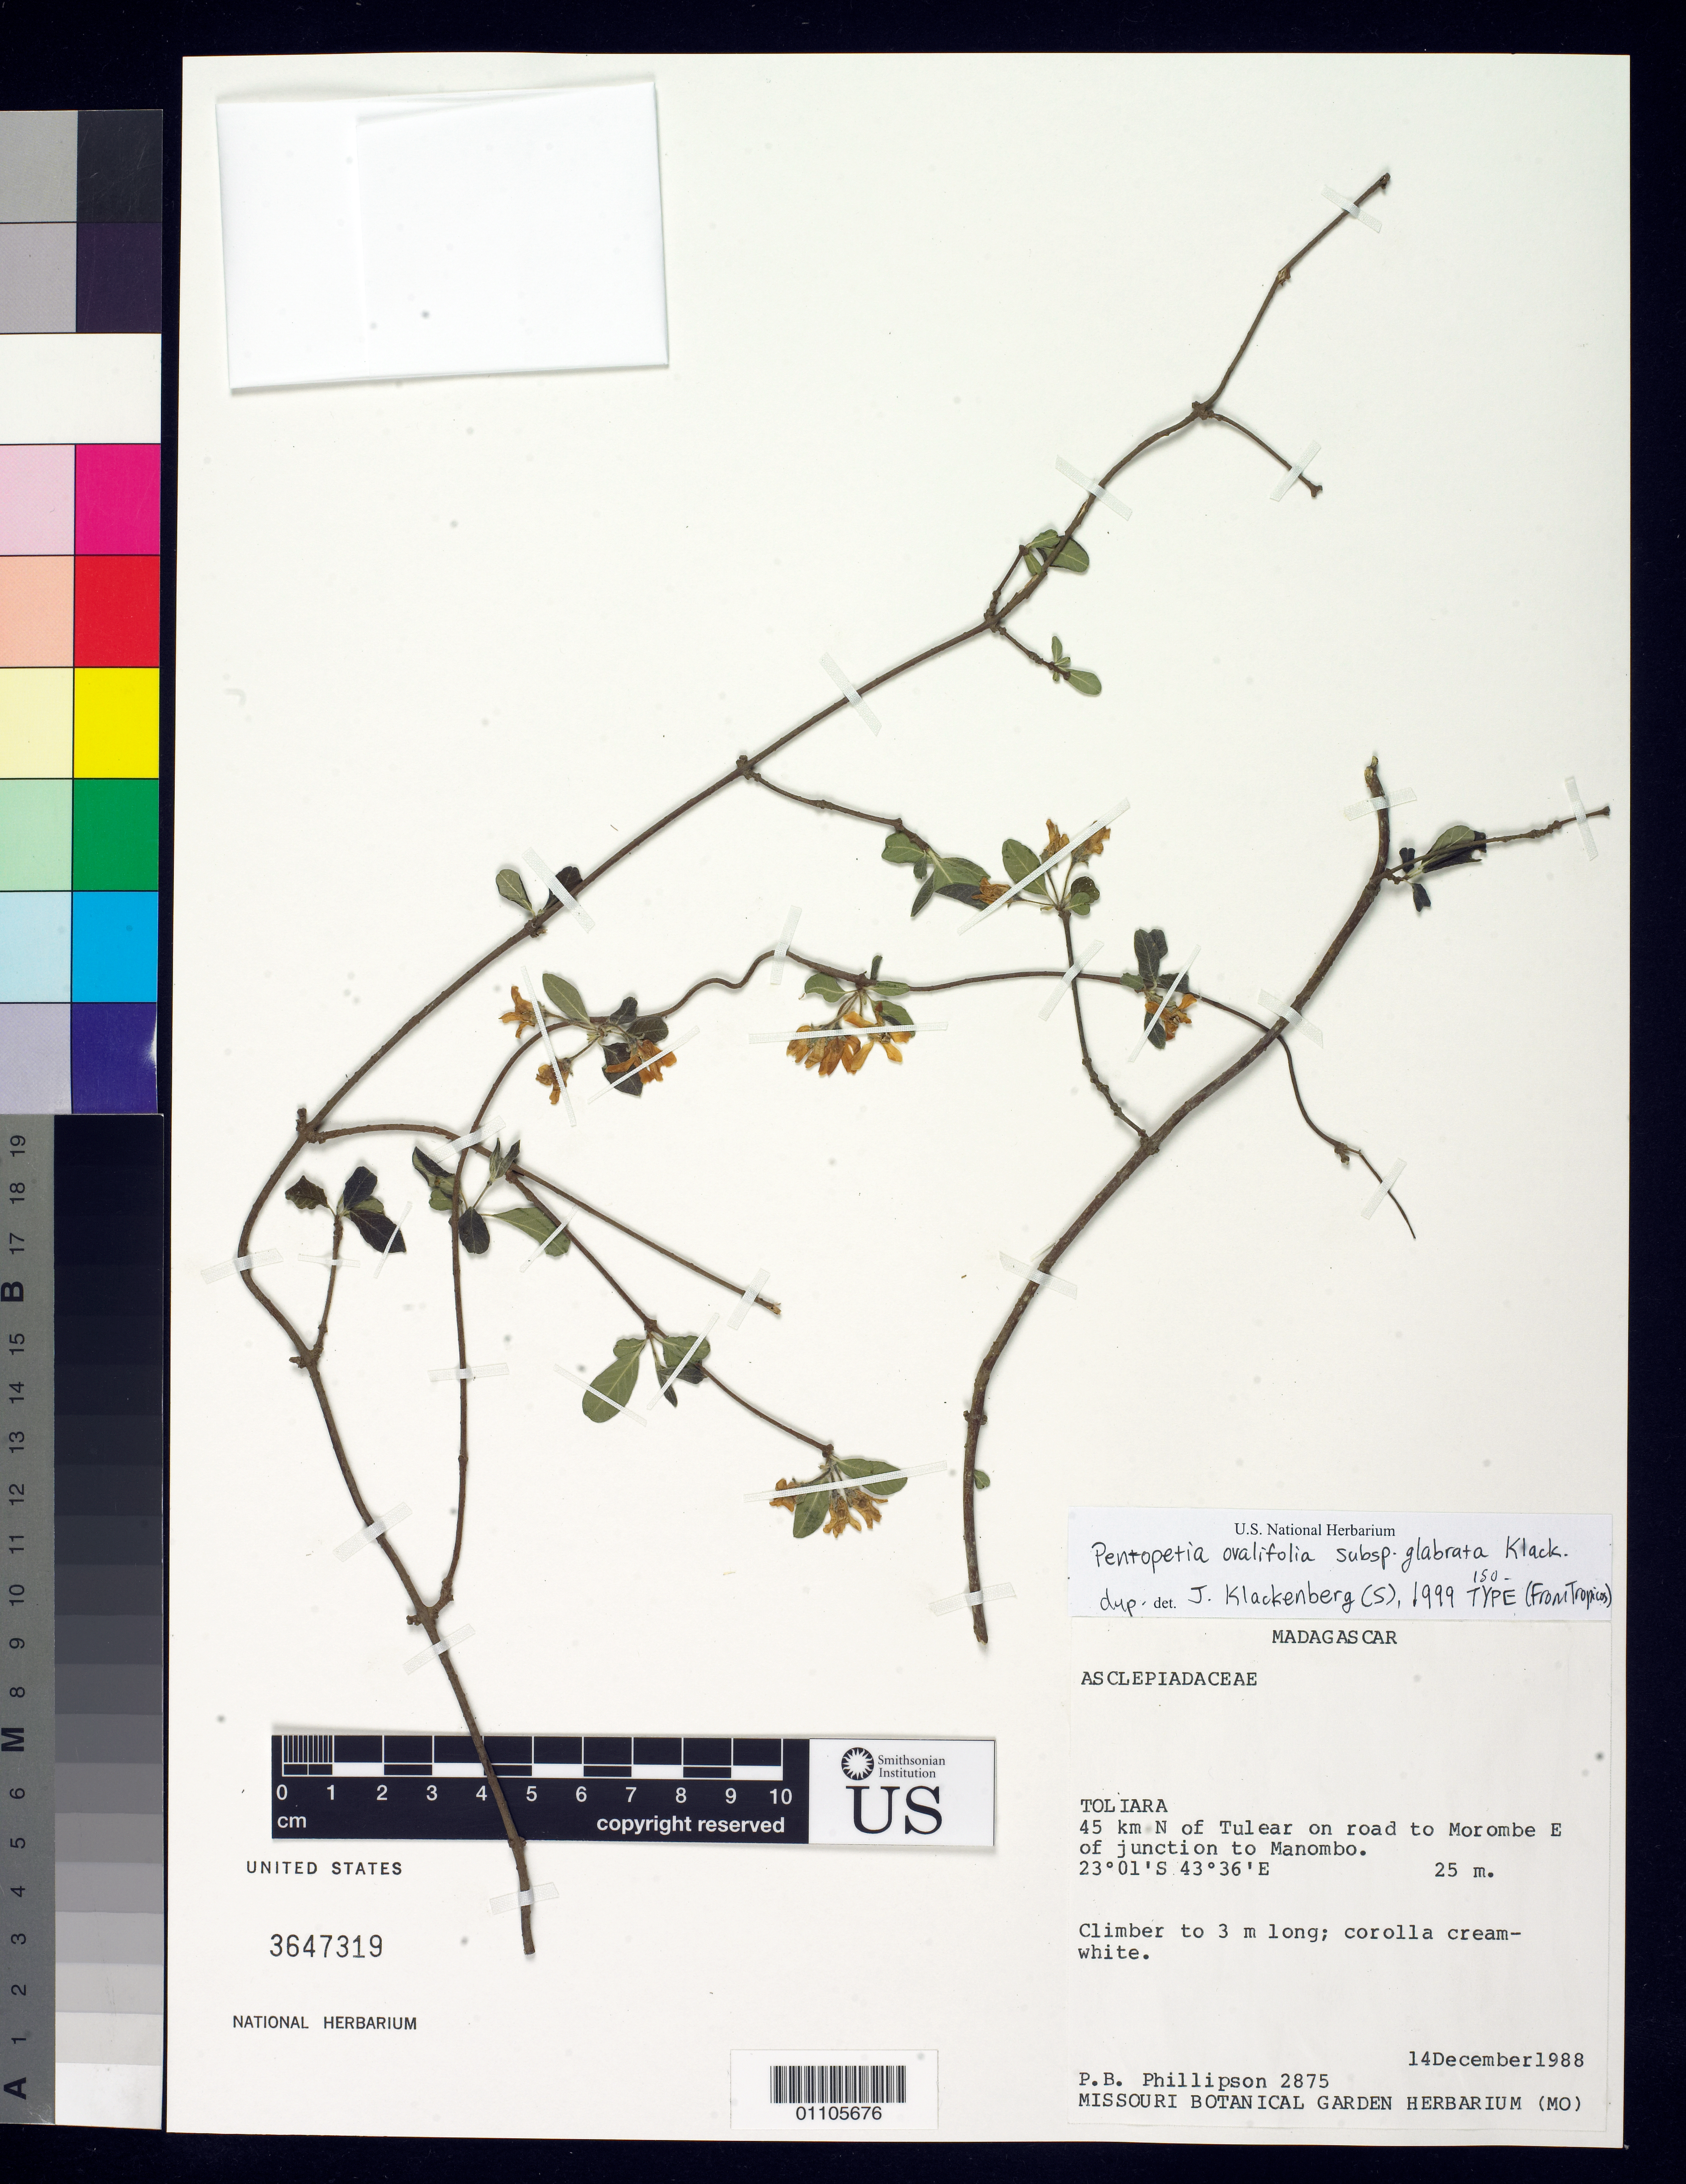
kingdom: Plantae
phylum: Tracheophyta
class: Magnoliopsida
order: Gentianales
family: Apocynaceae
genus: Pentopetia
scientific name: Pentopetia ovalifolia subsp. glabrata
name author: Klack.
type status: Isotype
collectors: P. B. Phillipson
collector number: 2875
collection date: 1988-12-14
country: Madagascar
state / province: Atsimo-Andrefana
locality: Toliara. 45 km N of Tulear on road to Morombe E of junction to Manombo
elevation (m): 25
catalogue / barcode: US 3647319